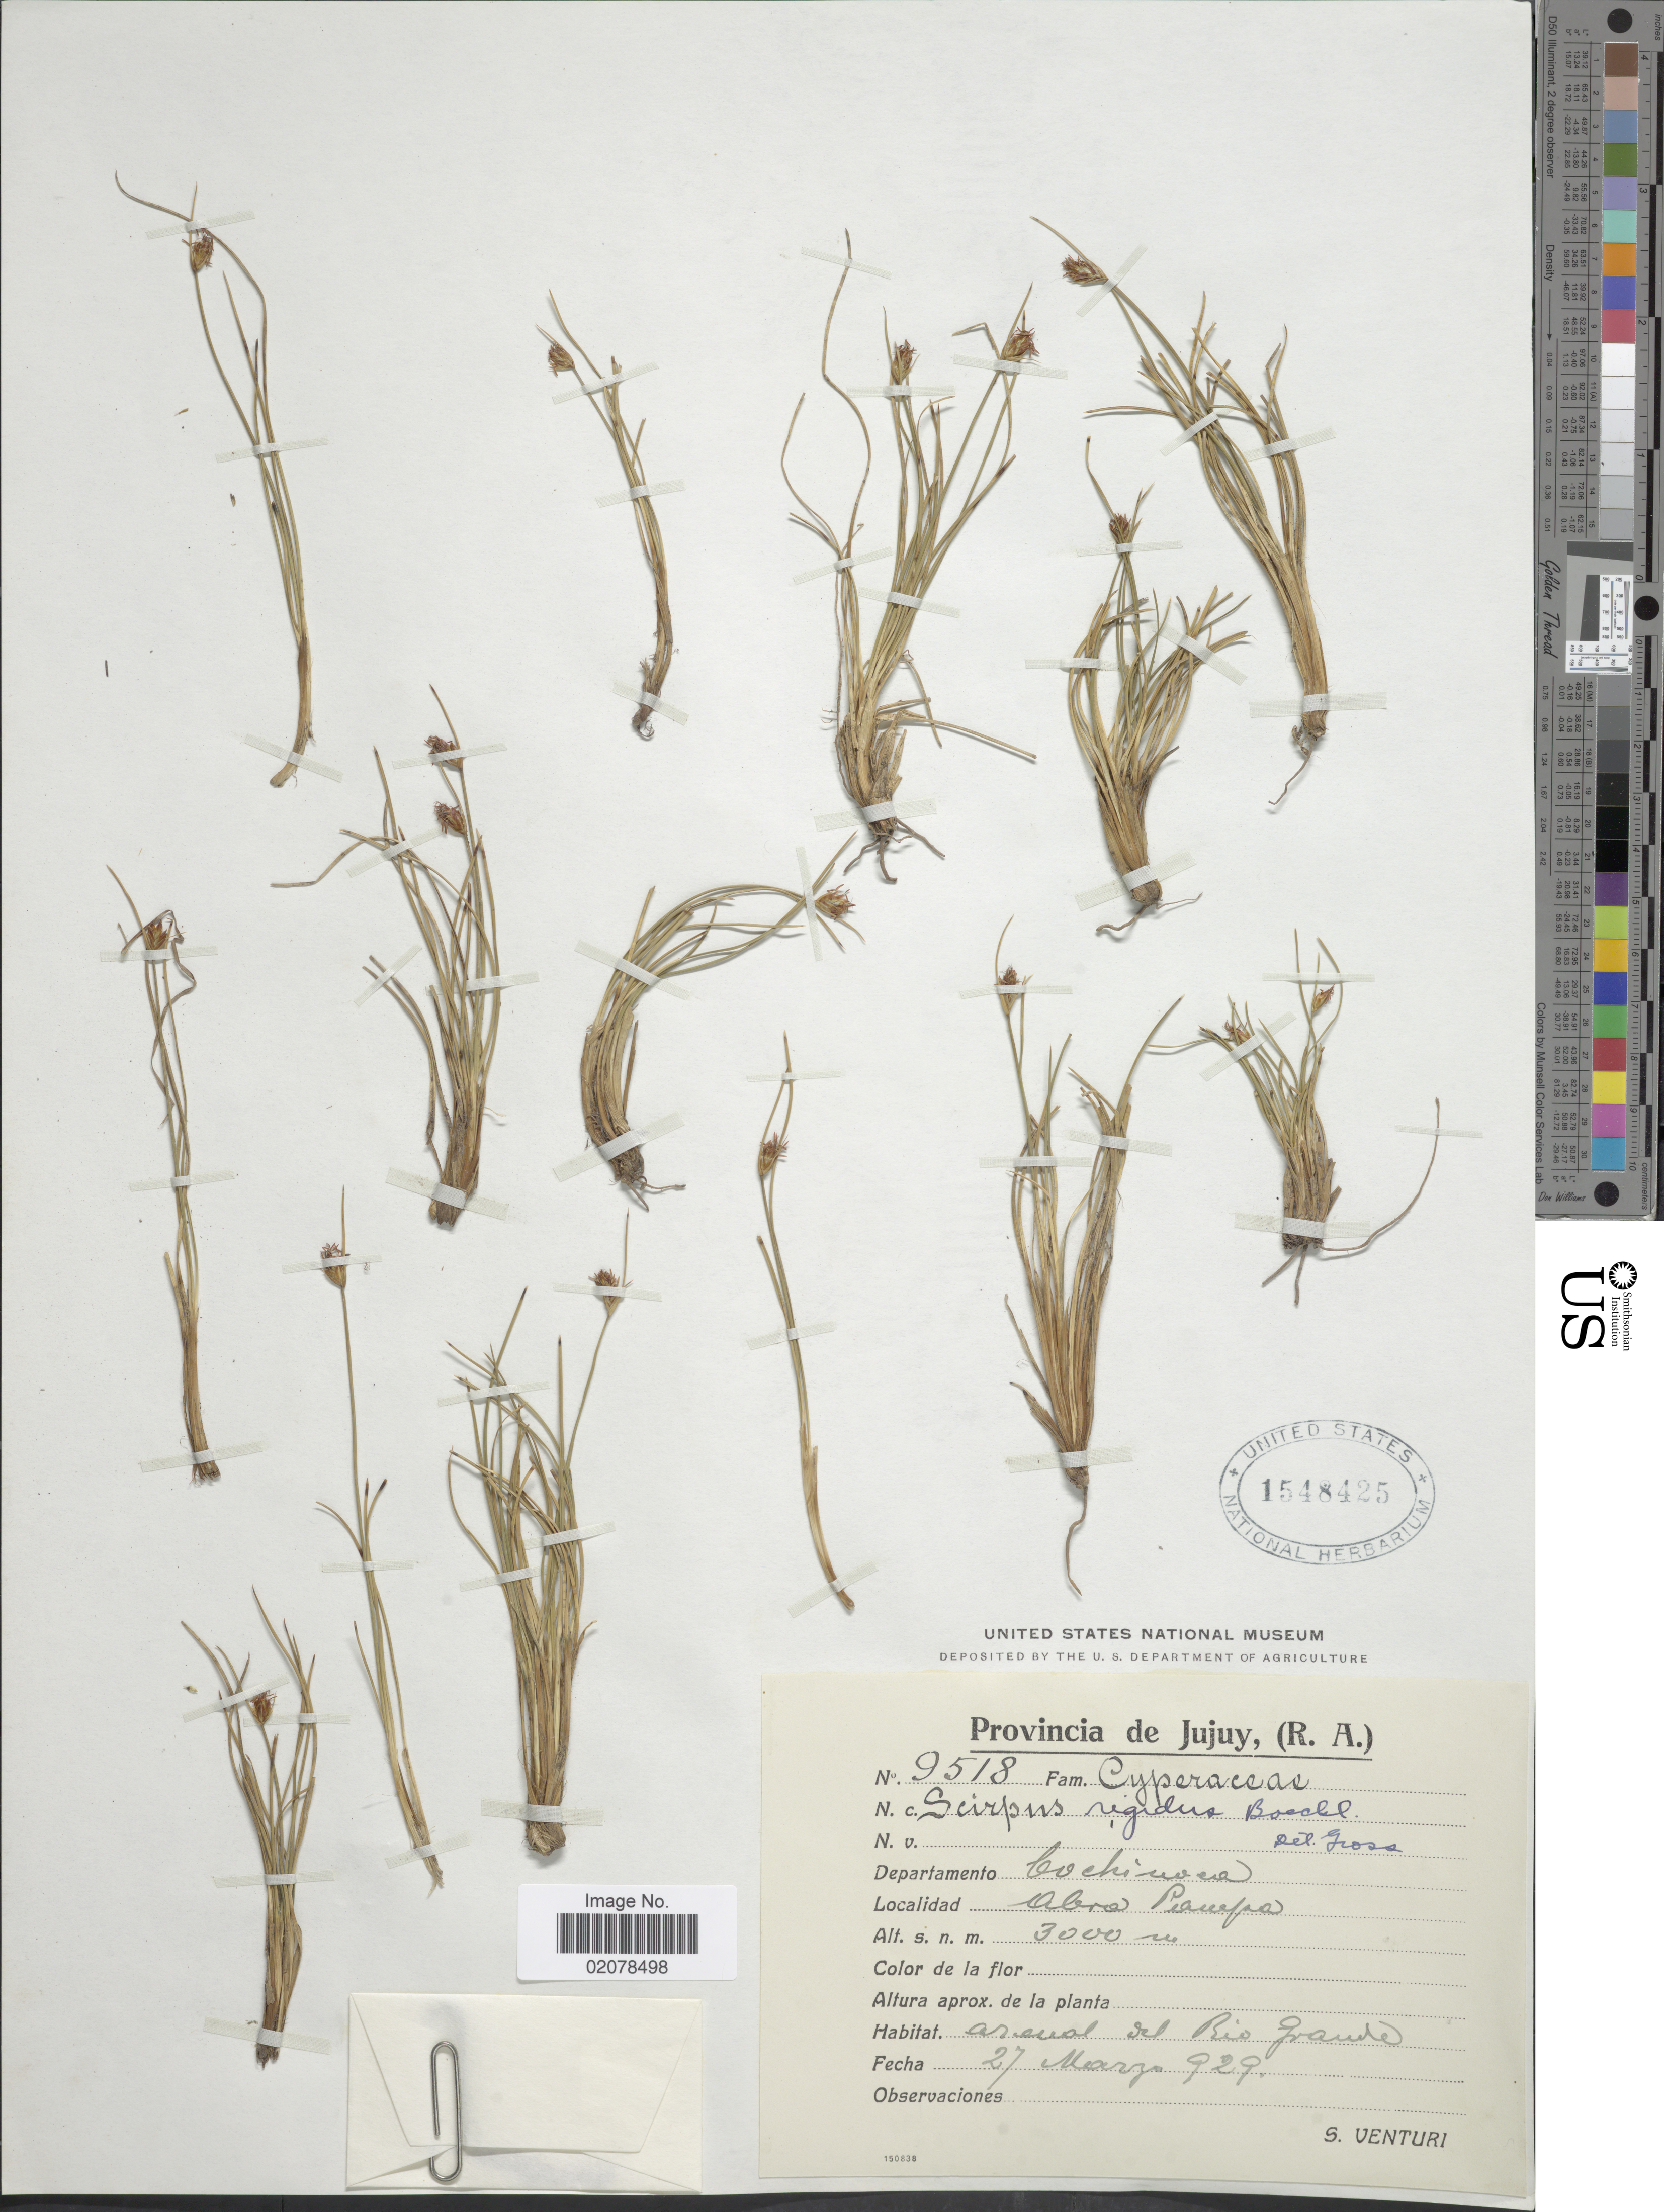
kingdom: Plantae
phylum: Tracheophyta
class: Liliopsida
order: Poales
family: Cyperaceae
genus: Trichophorum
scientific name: Trichophorum rigidum subsp. rigidum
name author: (Steud.) Goetgh. et al.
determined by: Strong, Mark T., (BOT), Smithsonian Institution - National Museum of Natural History (UNITED STATES)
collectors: S. Venturi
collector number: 9518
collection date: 1929-03-27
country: Argentina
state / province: Jujuy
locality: Departamento Cochinoca, Abra Pampa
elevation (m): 3000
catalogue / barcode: US 1548425